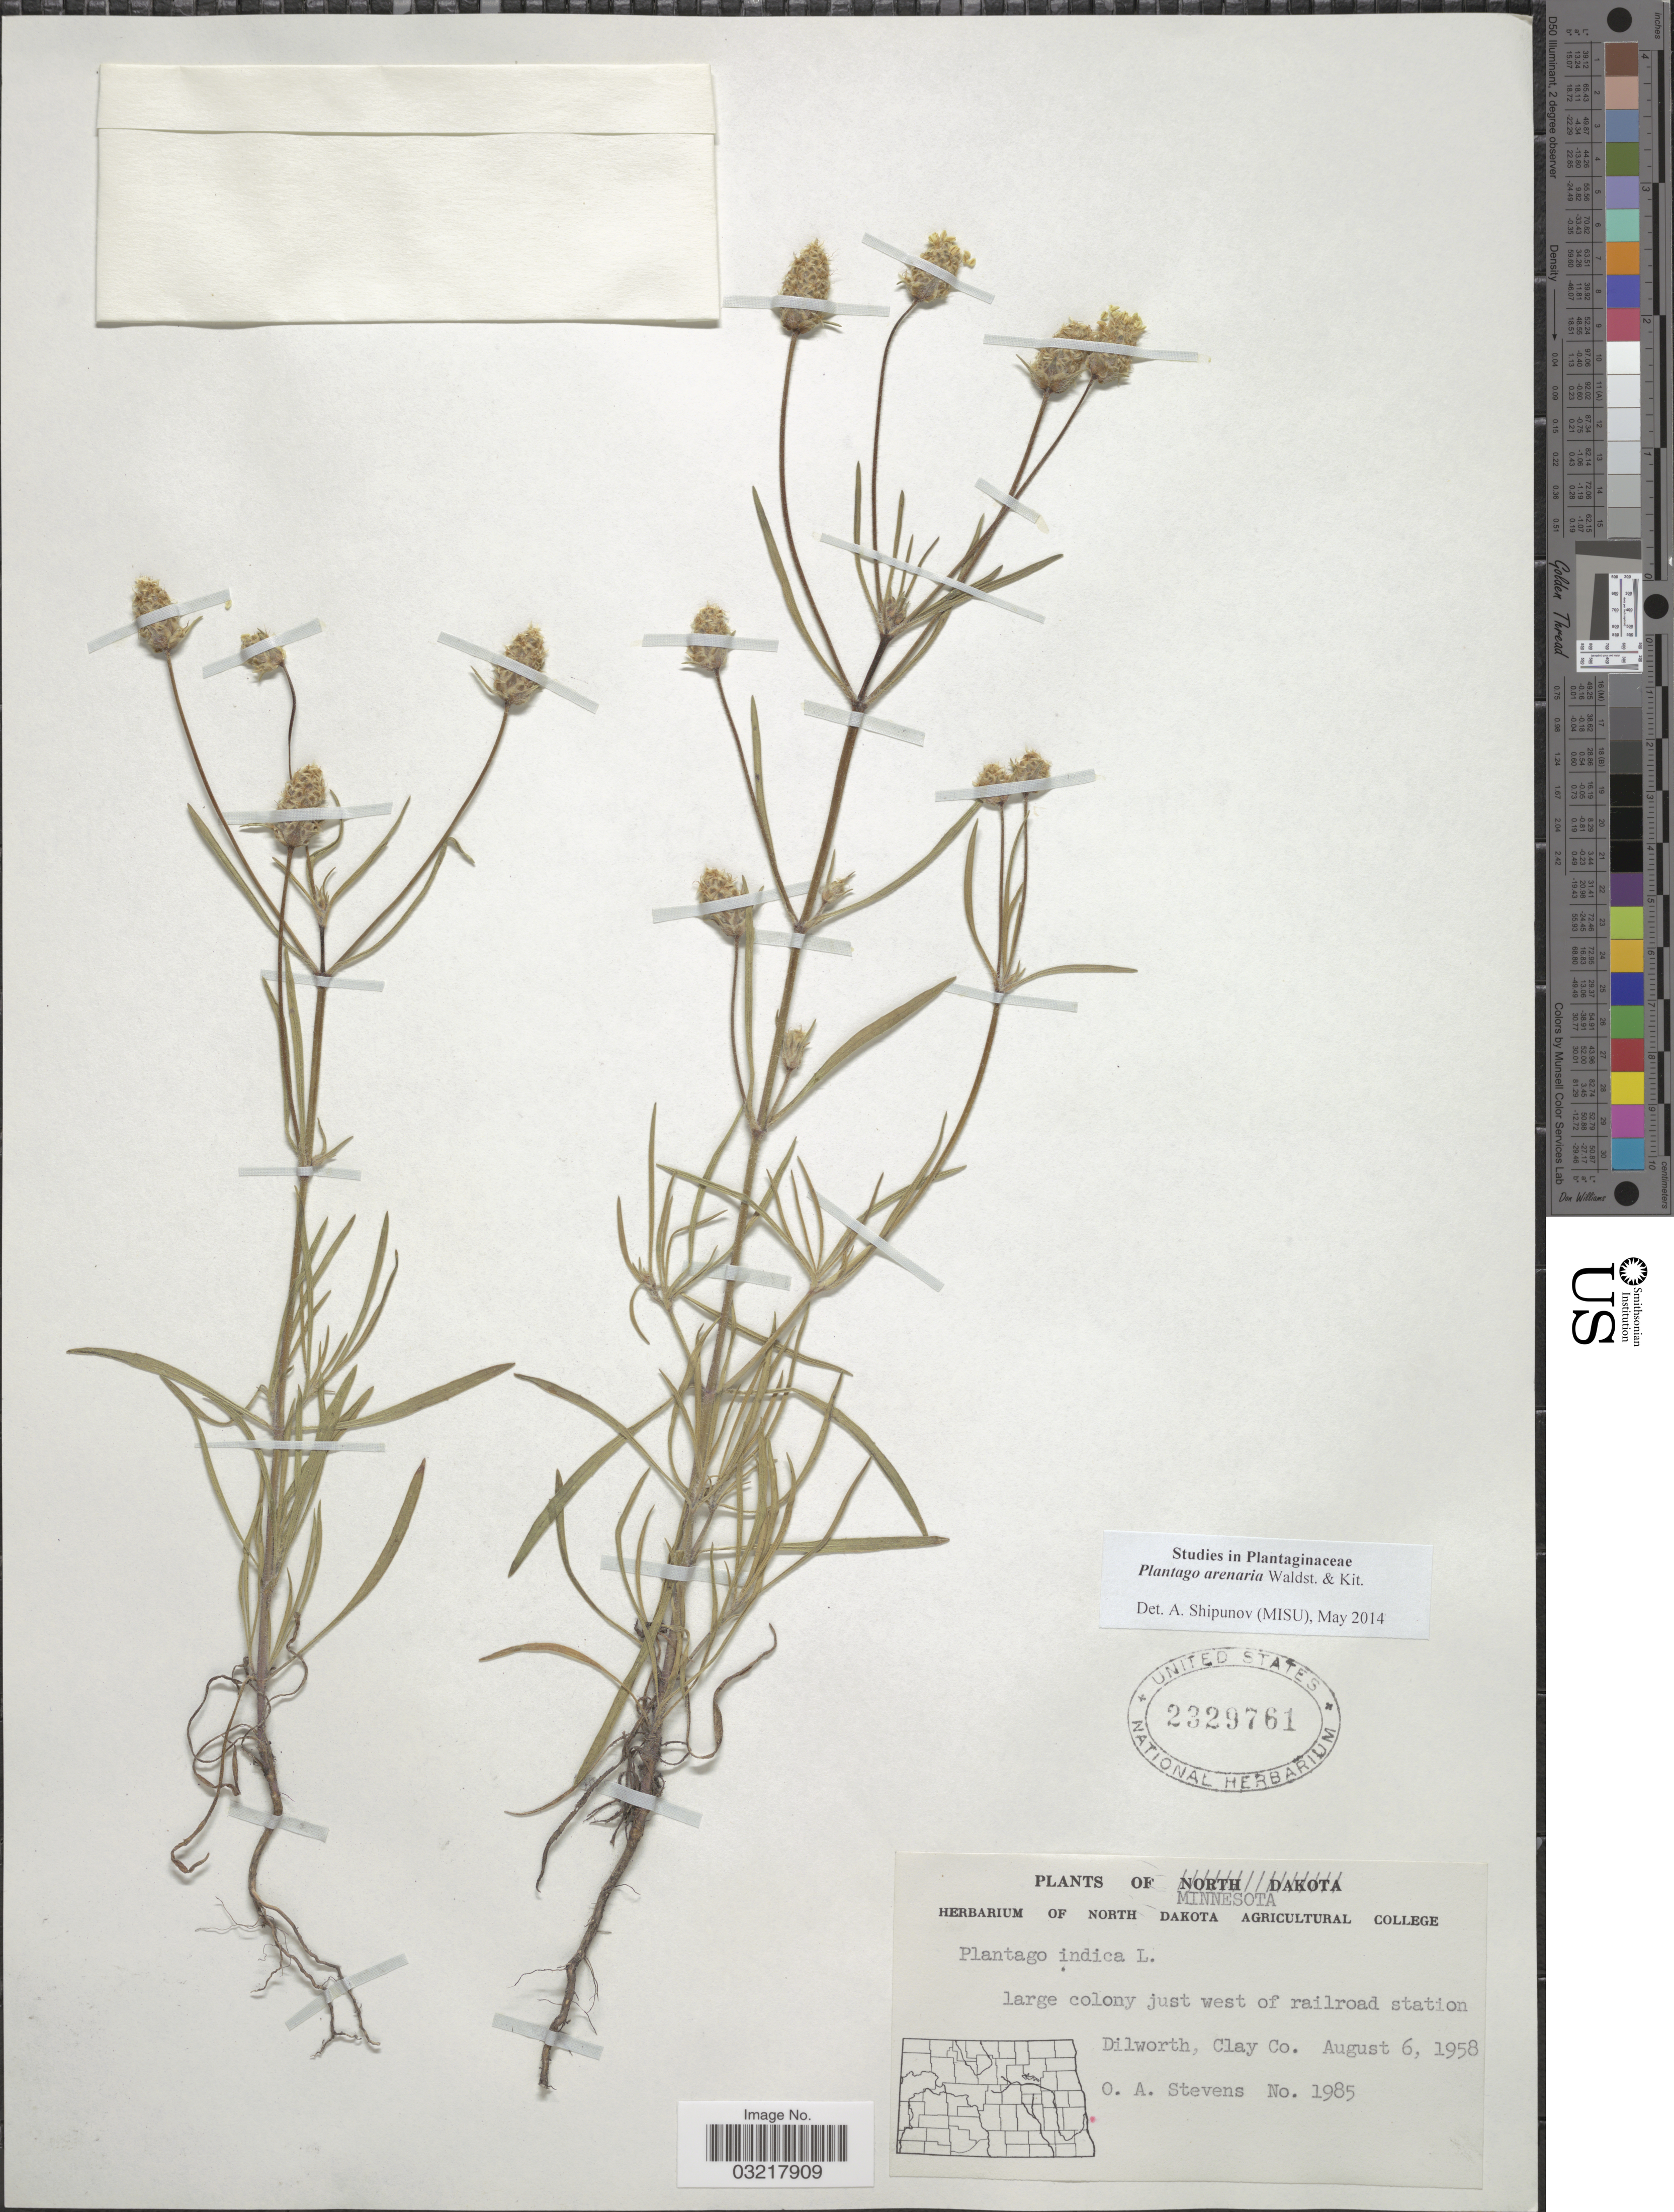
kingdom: Plantae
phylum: Tracheophyta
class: Magnoliopsida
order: Lamiales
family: Plantaginaceae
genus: Plantago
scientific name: Plantago arenaria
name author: Waldst. & Kit.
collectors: O. A. Stevens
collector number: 1985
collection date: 1958-08-06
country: United States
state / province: Minnesota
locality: West of railroad station Dilworth, Clay Co.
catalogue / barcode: US 2329761